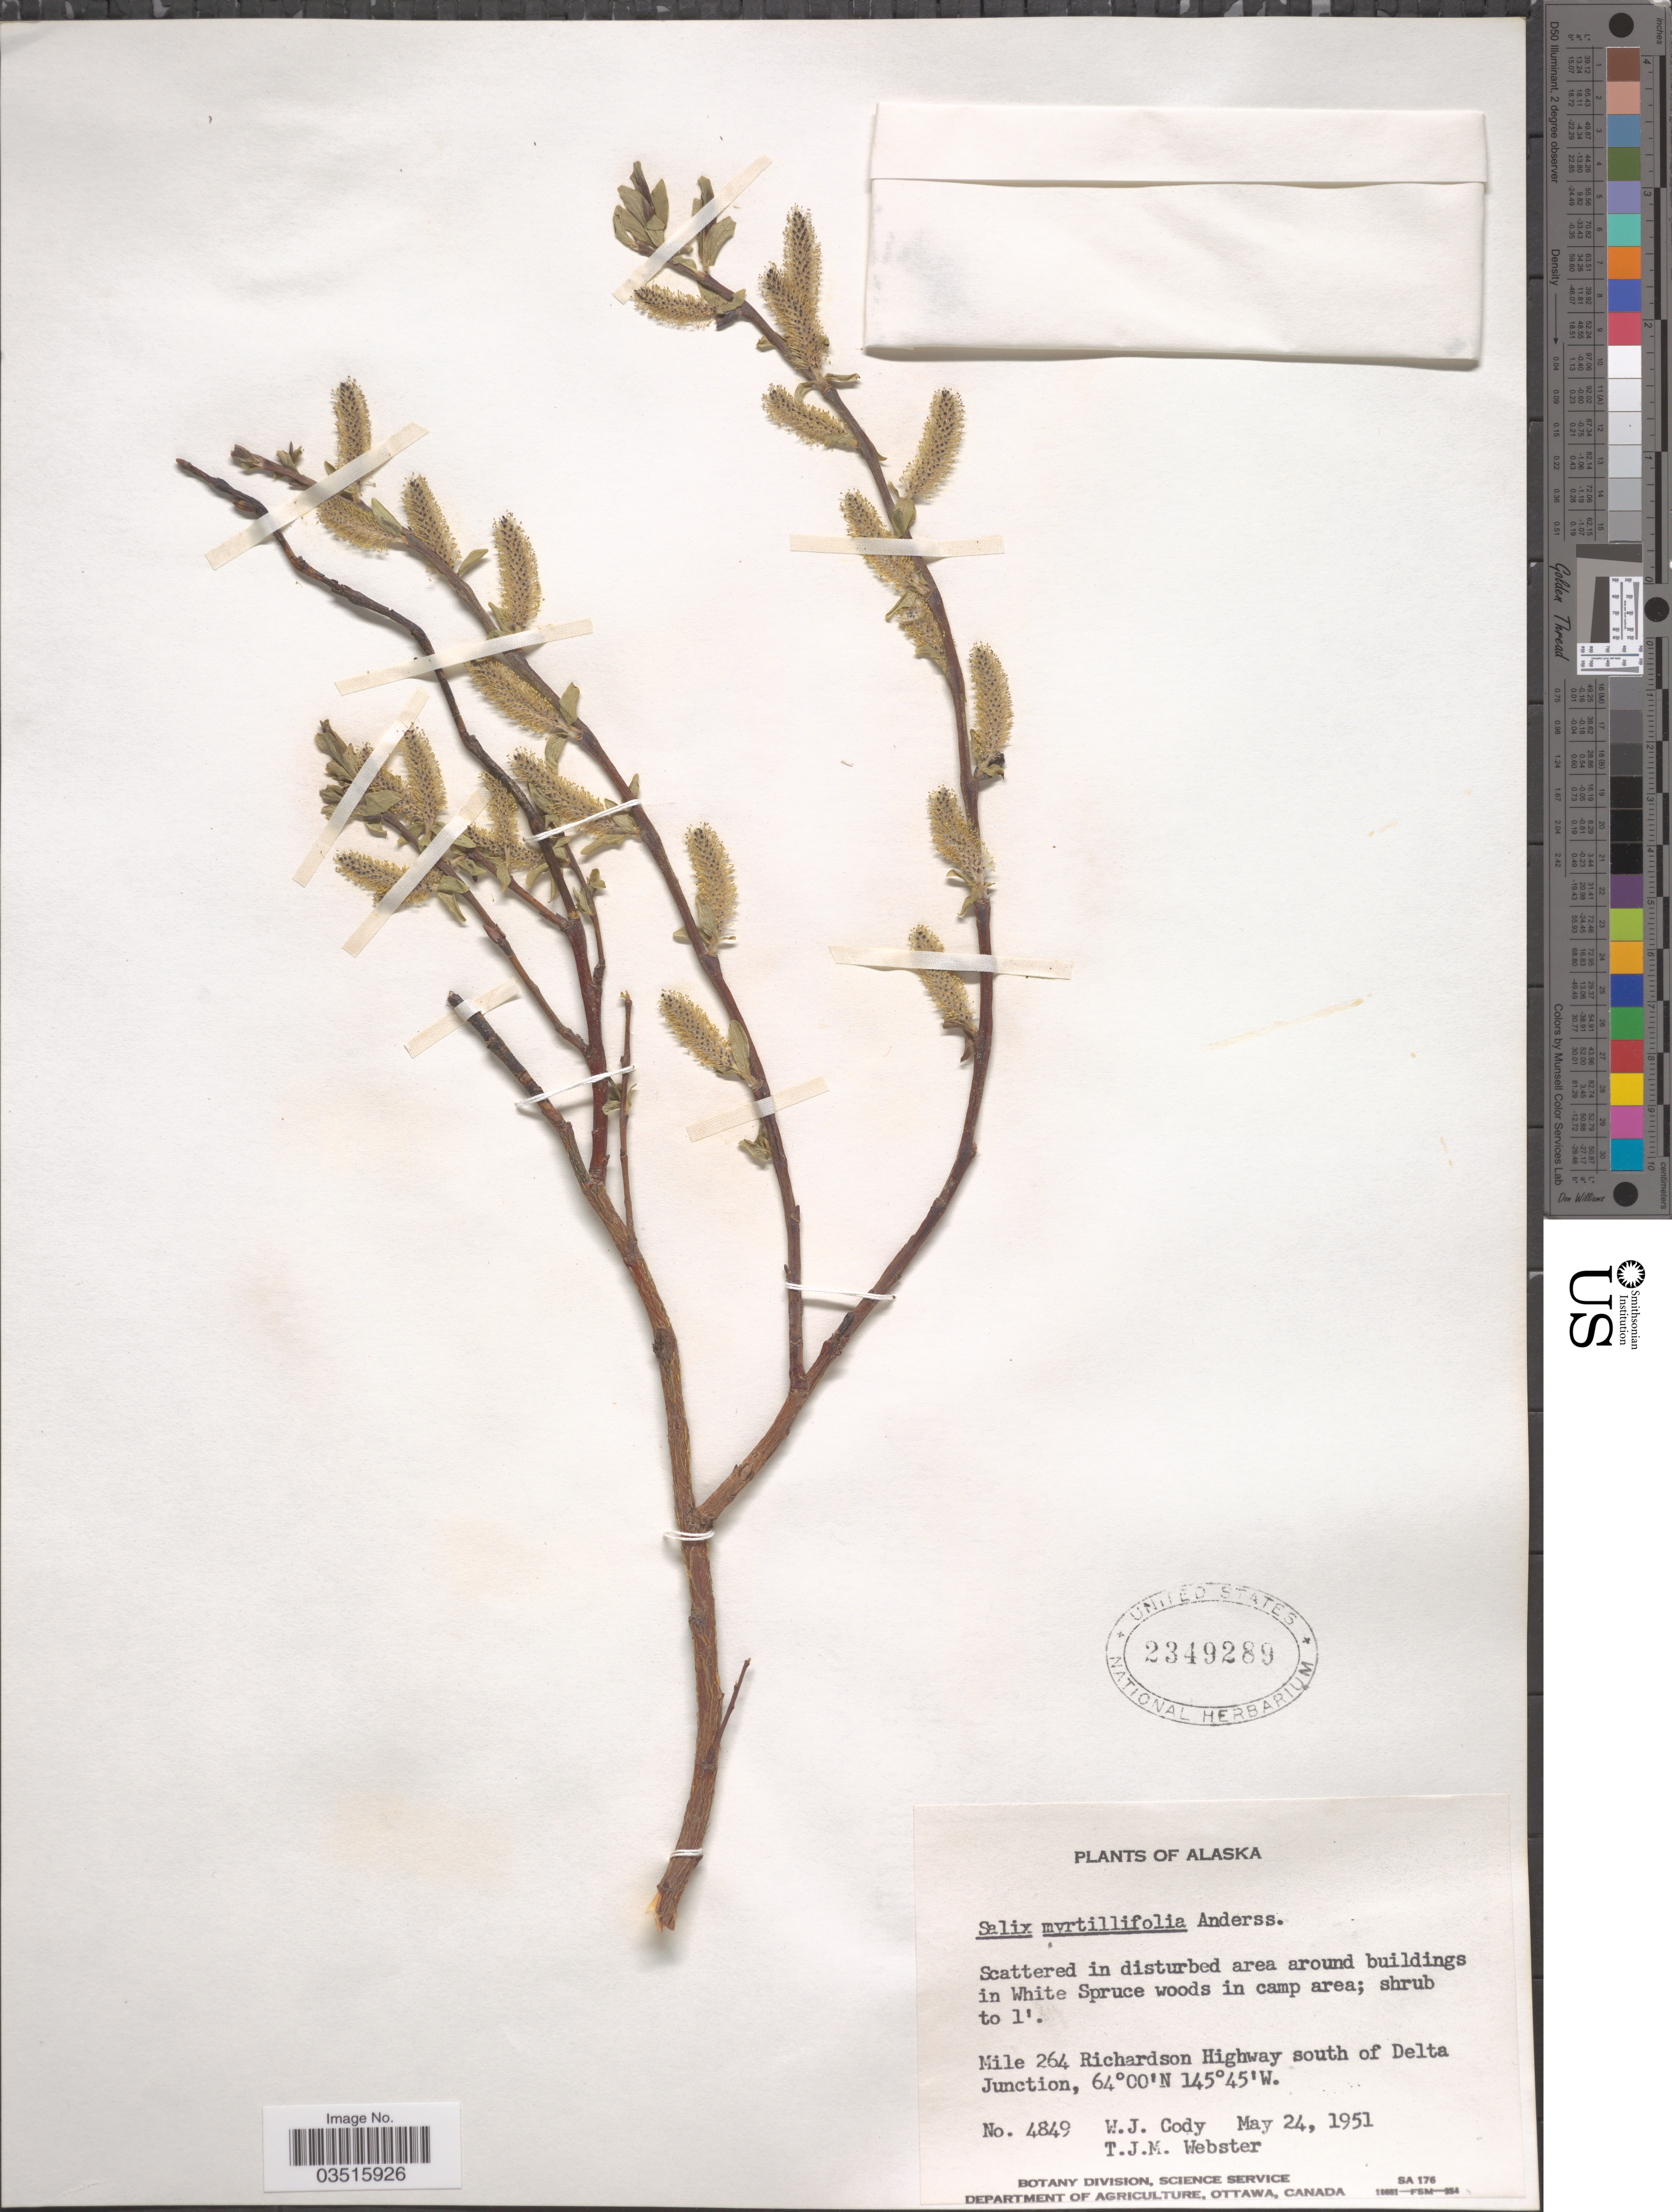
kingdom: Plantae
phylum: Tracheophyta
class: Magnoliopsida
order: Malpighiales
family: Salicaceae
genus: Salix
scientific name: Salix myrtillifolia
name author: Andersson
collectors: W. Cody & T. J. Webster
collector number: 4849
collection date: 1951-05-24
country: United States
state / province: Alaska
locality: Mile 264 Richardson Highway south of Delta Junction.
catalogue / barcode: US 2349289